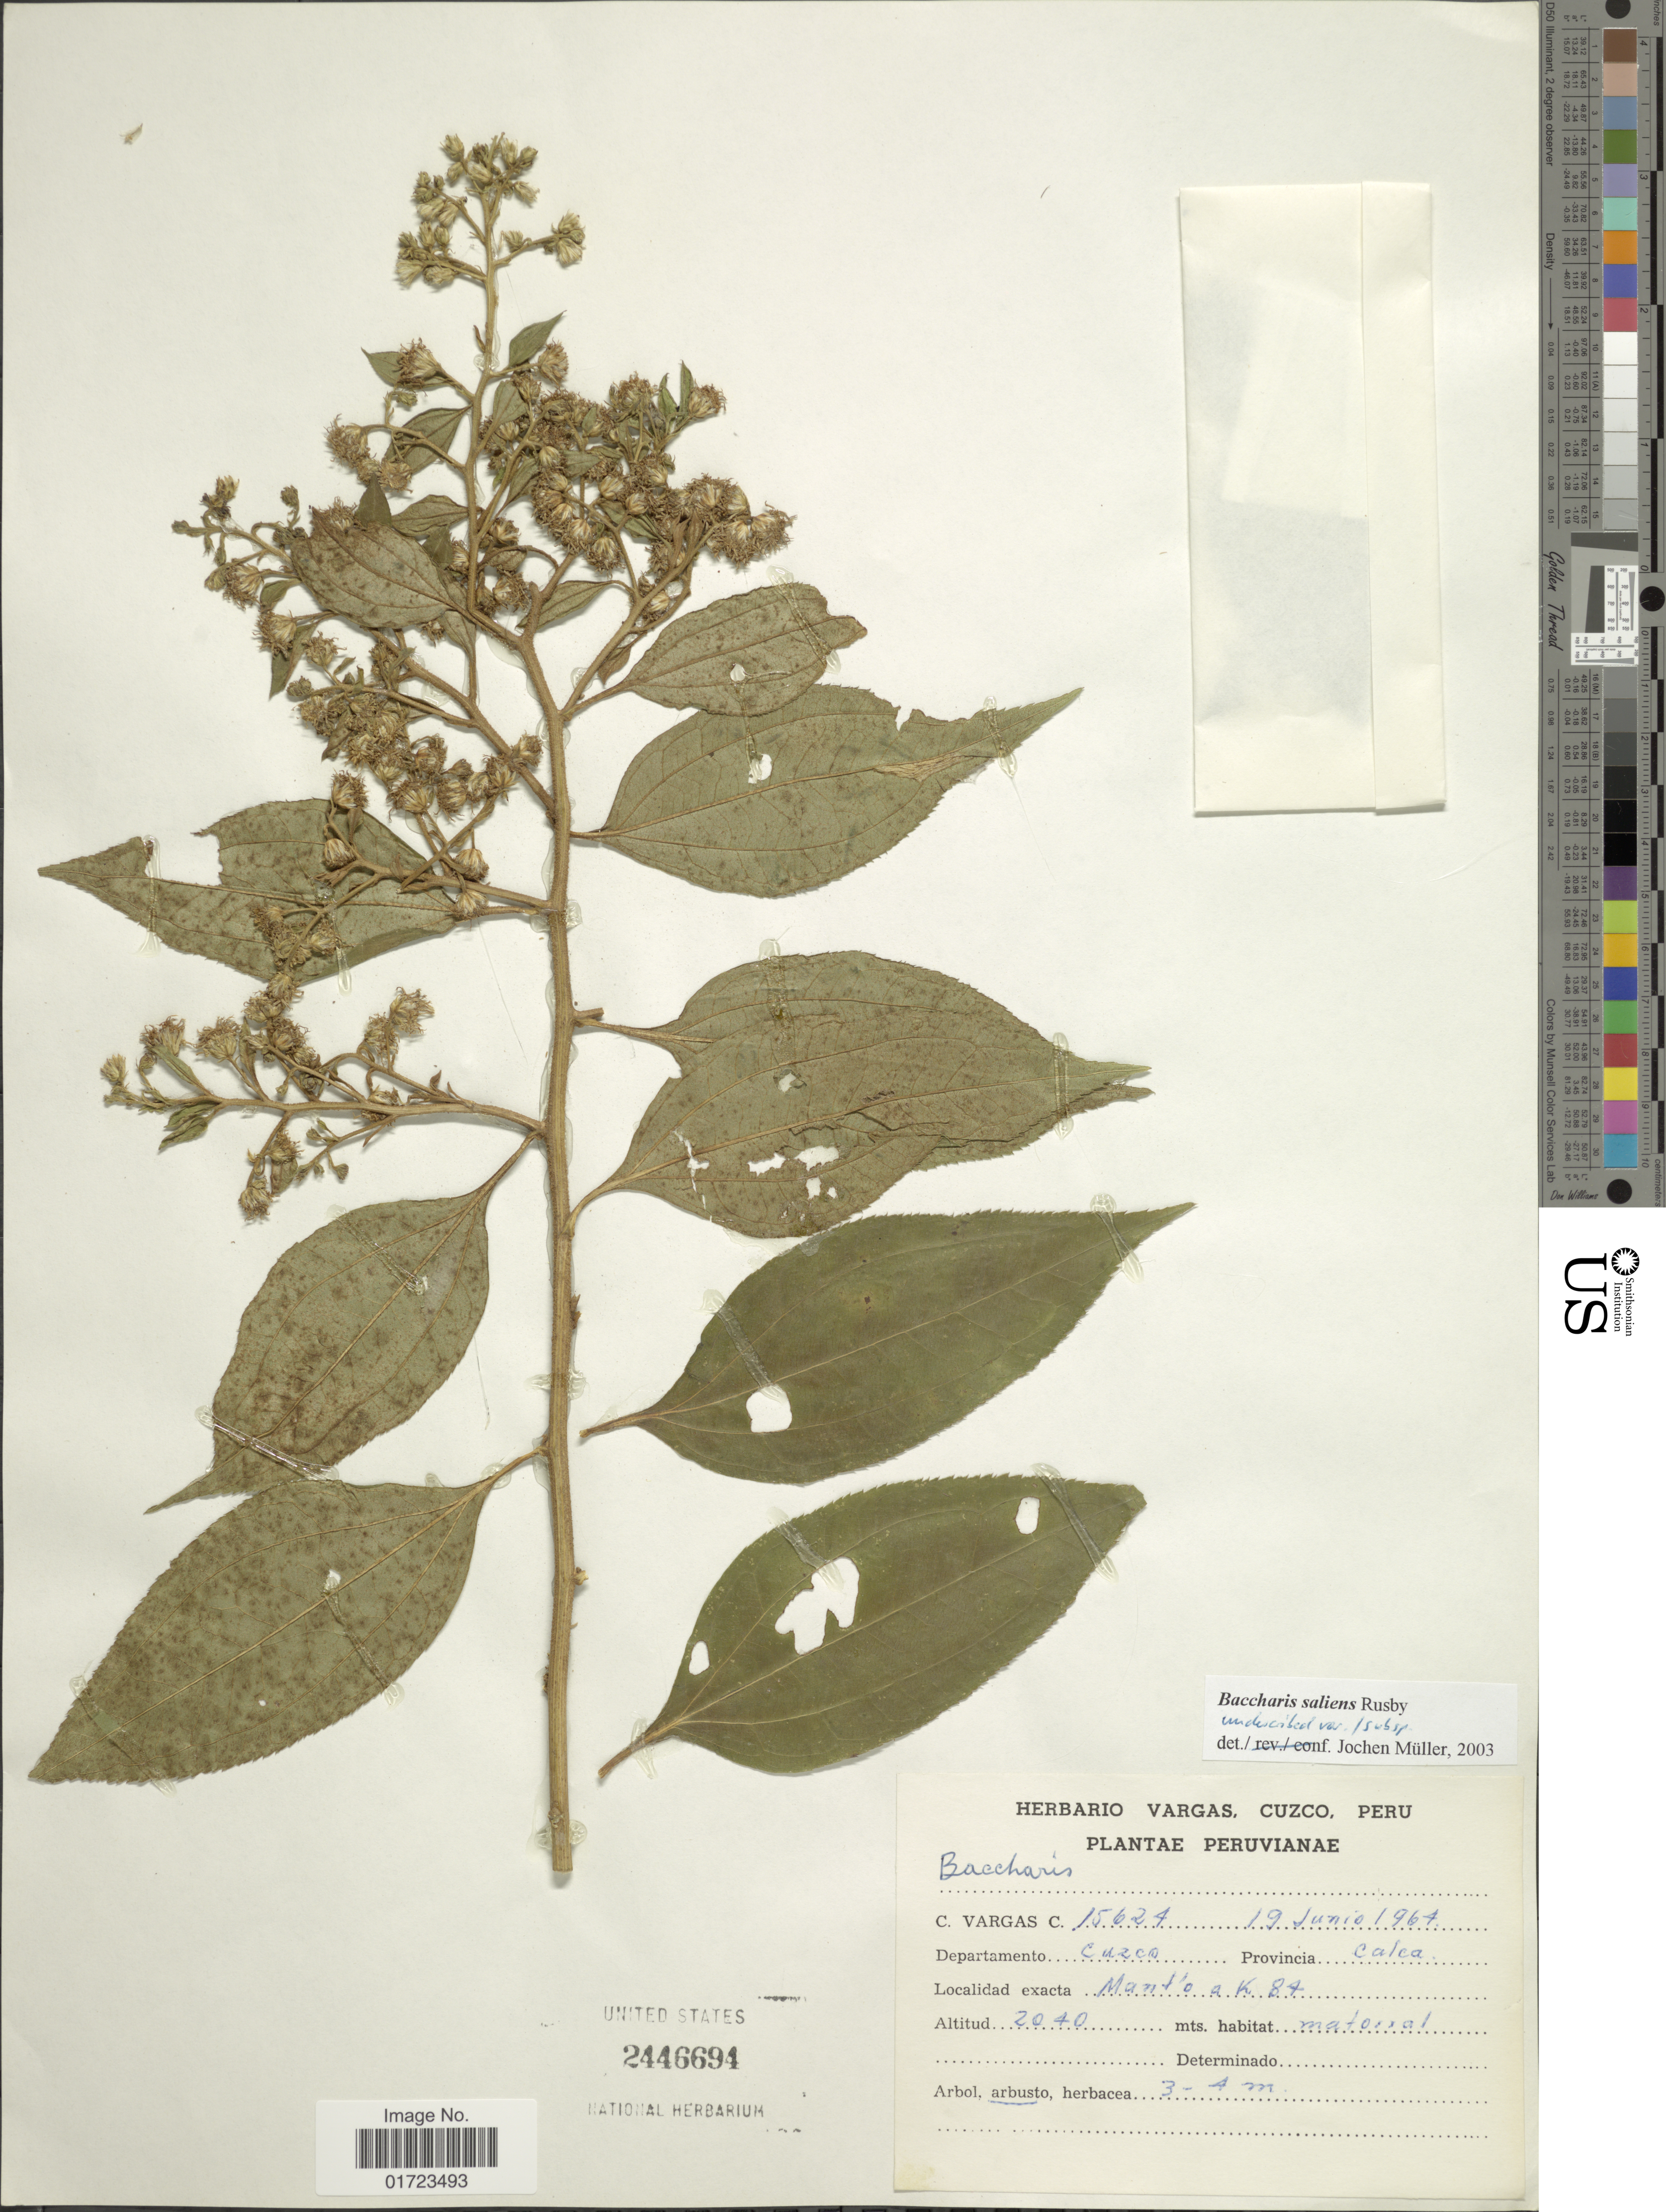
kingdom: Plantae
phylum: Tracheophyta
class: Magnoliopsida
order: Asterales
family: Asteraceae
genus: Baccharis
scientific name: Baccharis saliens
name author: Rusby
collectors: C. Vargas Calderón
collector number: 15624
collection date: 1964-06-19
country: Peru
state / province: Cusco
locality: Departamento Cuzco, Provincia Calca. Manto A K 84.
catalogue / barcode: US 2446694